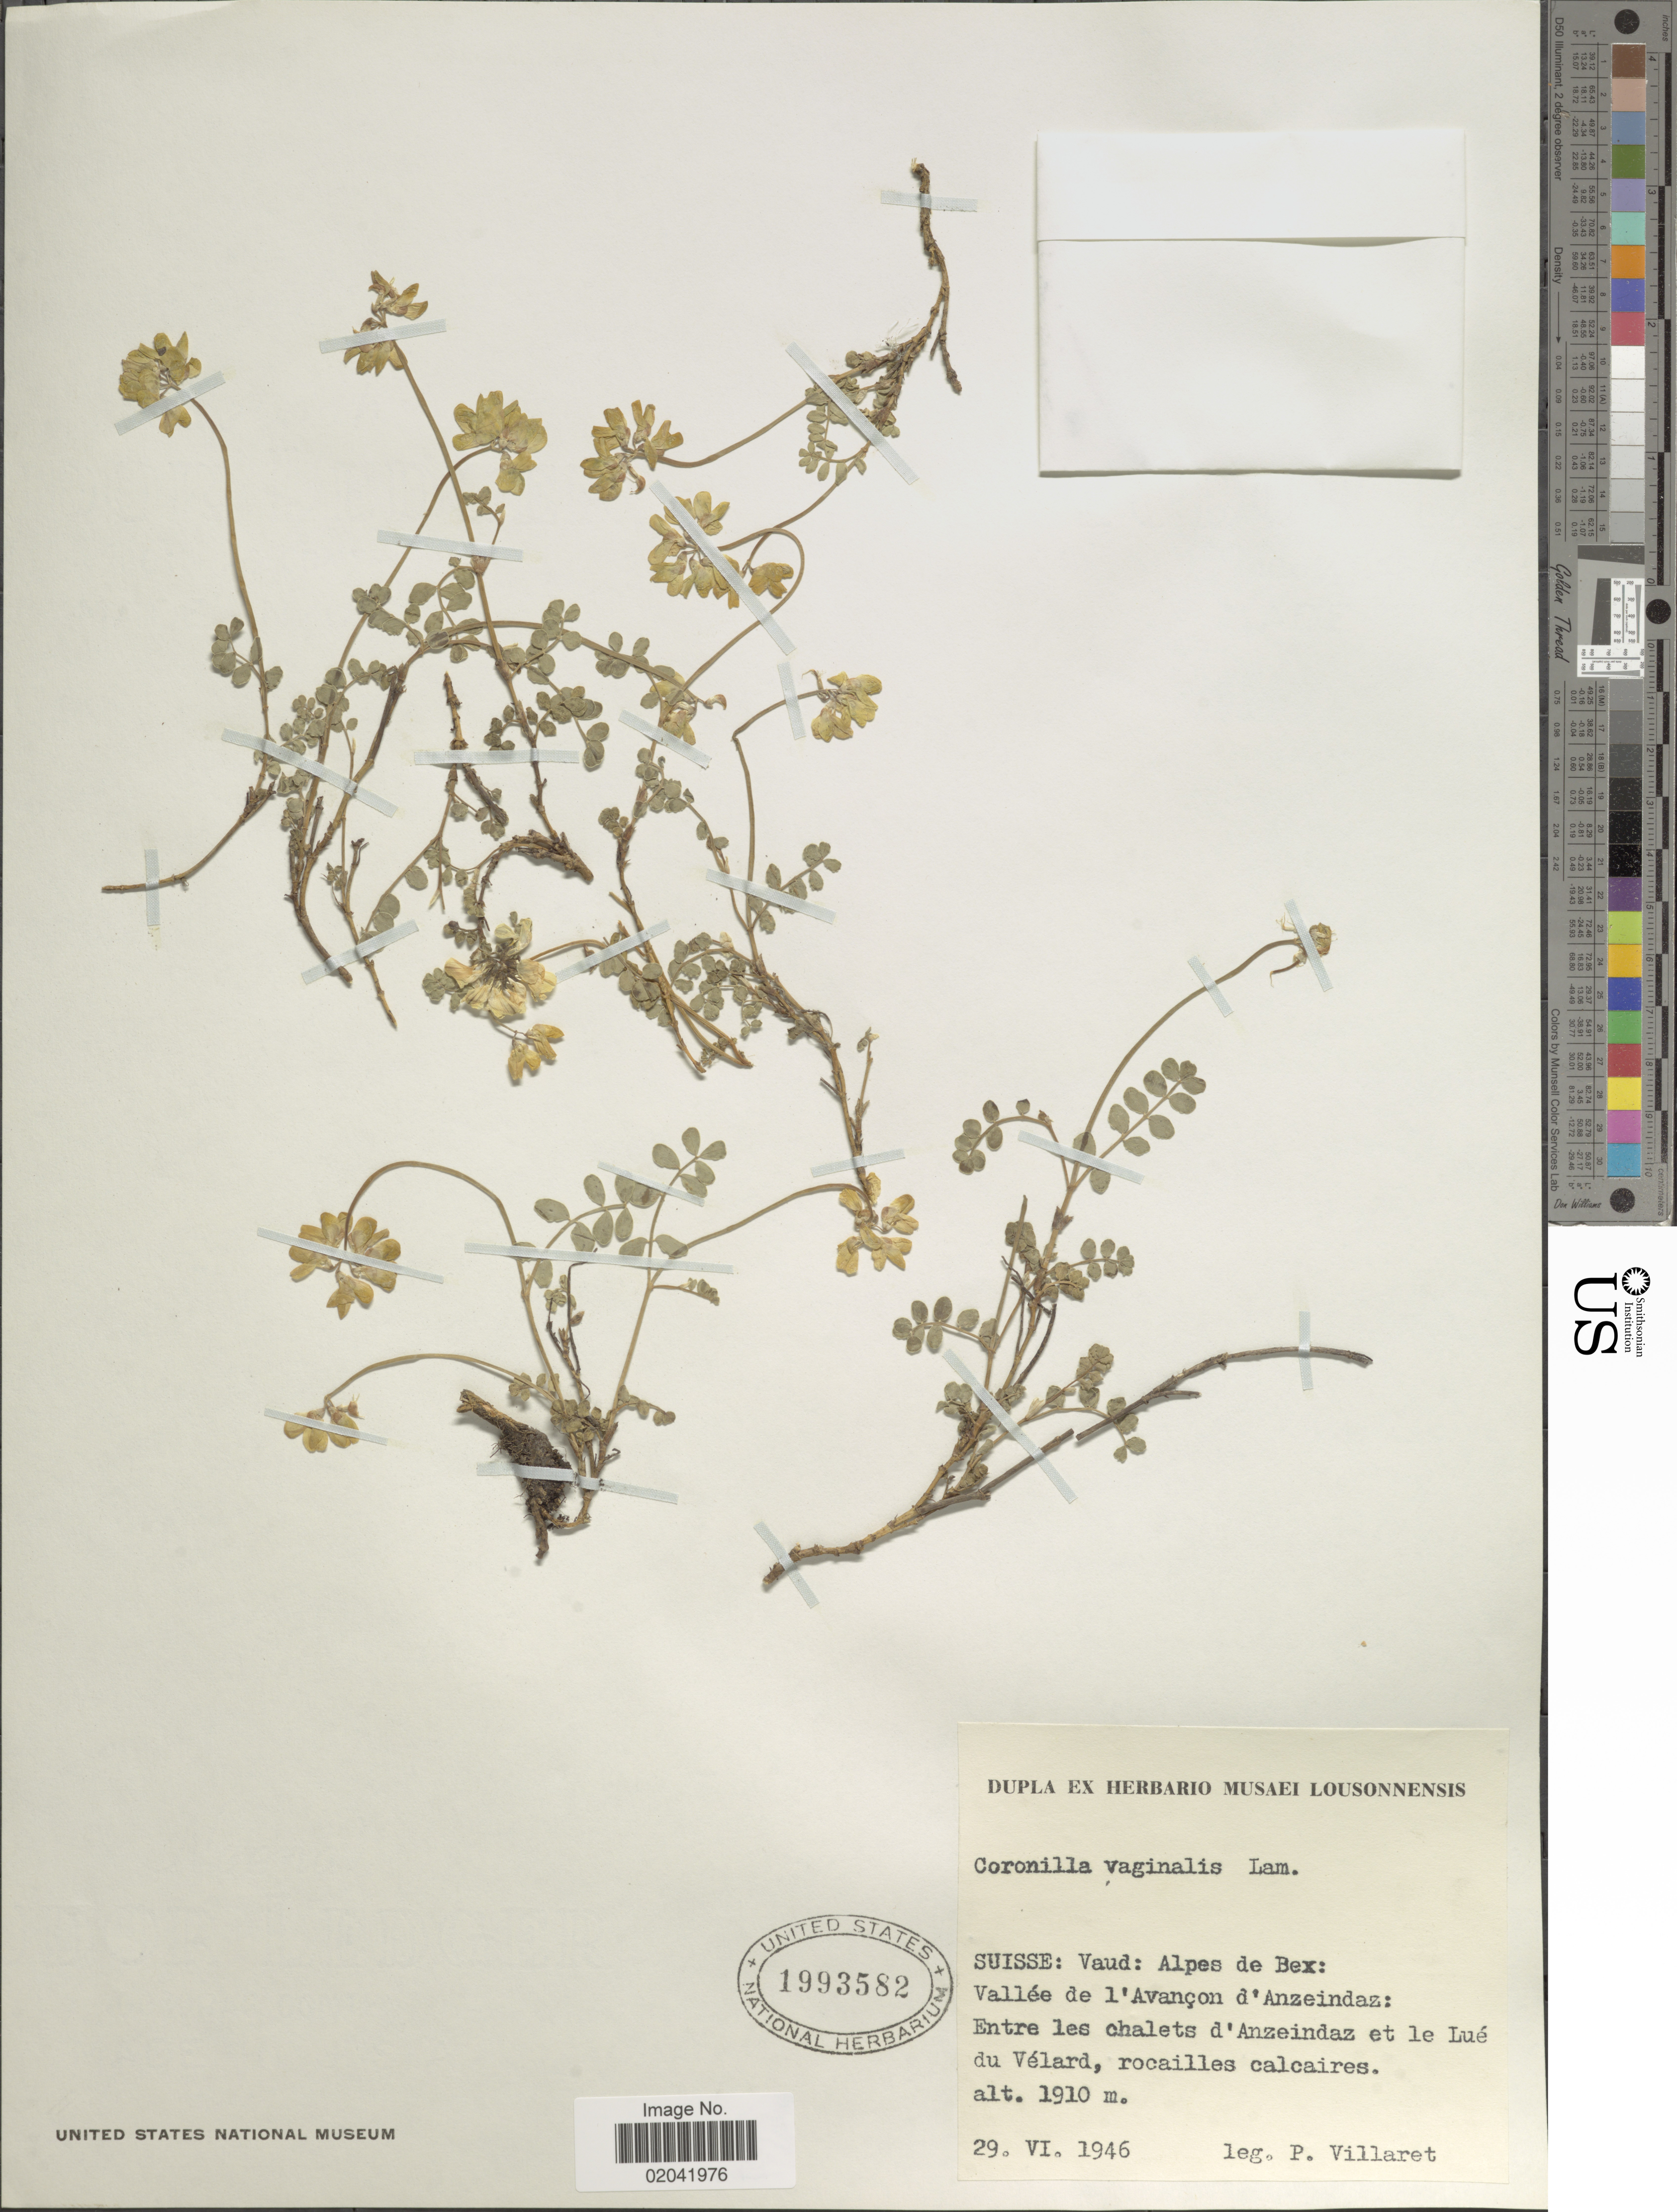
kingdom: Plantae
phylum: Tracheophyta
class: Magnoliopsida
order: Fabales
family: Fabaceae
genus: Coronilla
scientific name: Coronilla vaginalis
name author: Lam.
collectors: P. Villaret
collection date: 1946-06-29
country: Switzerland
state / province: Vaud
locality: Suisse: Alpes de Bex: Vallée de l'Avançon d'Anzeindaz: Entra les chalets d'Anzeindaz et le Lué du Vélard, rocailles calcaires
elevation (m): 1910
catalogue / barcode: US 1993582